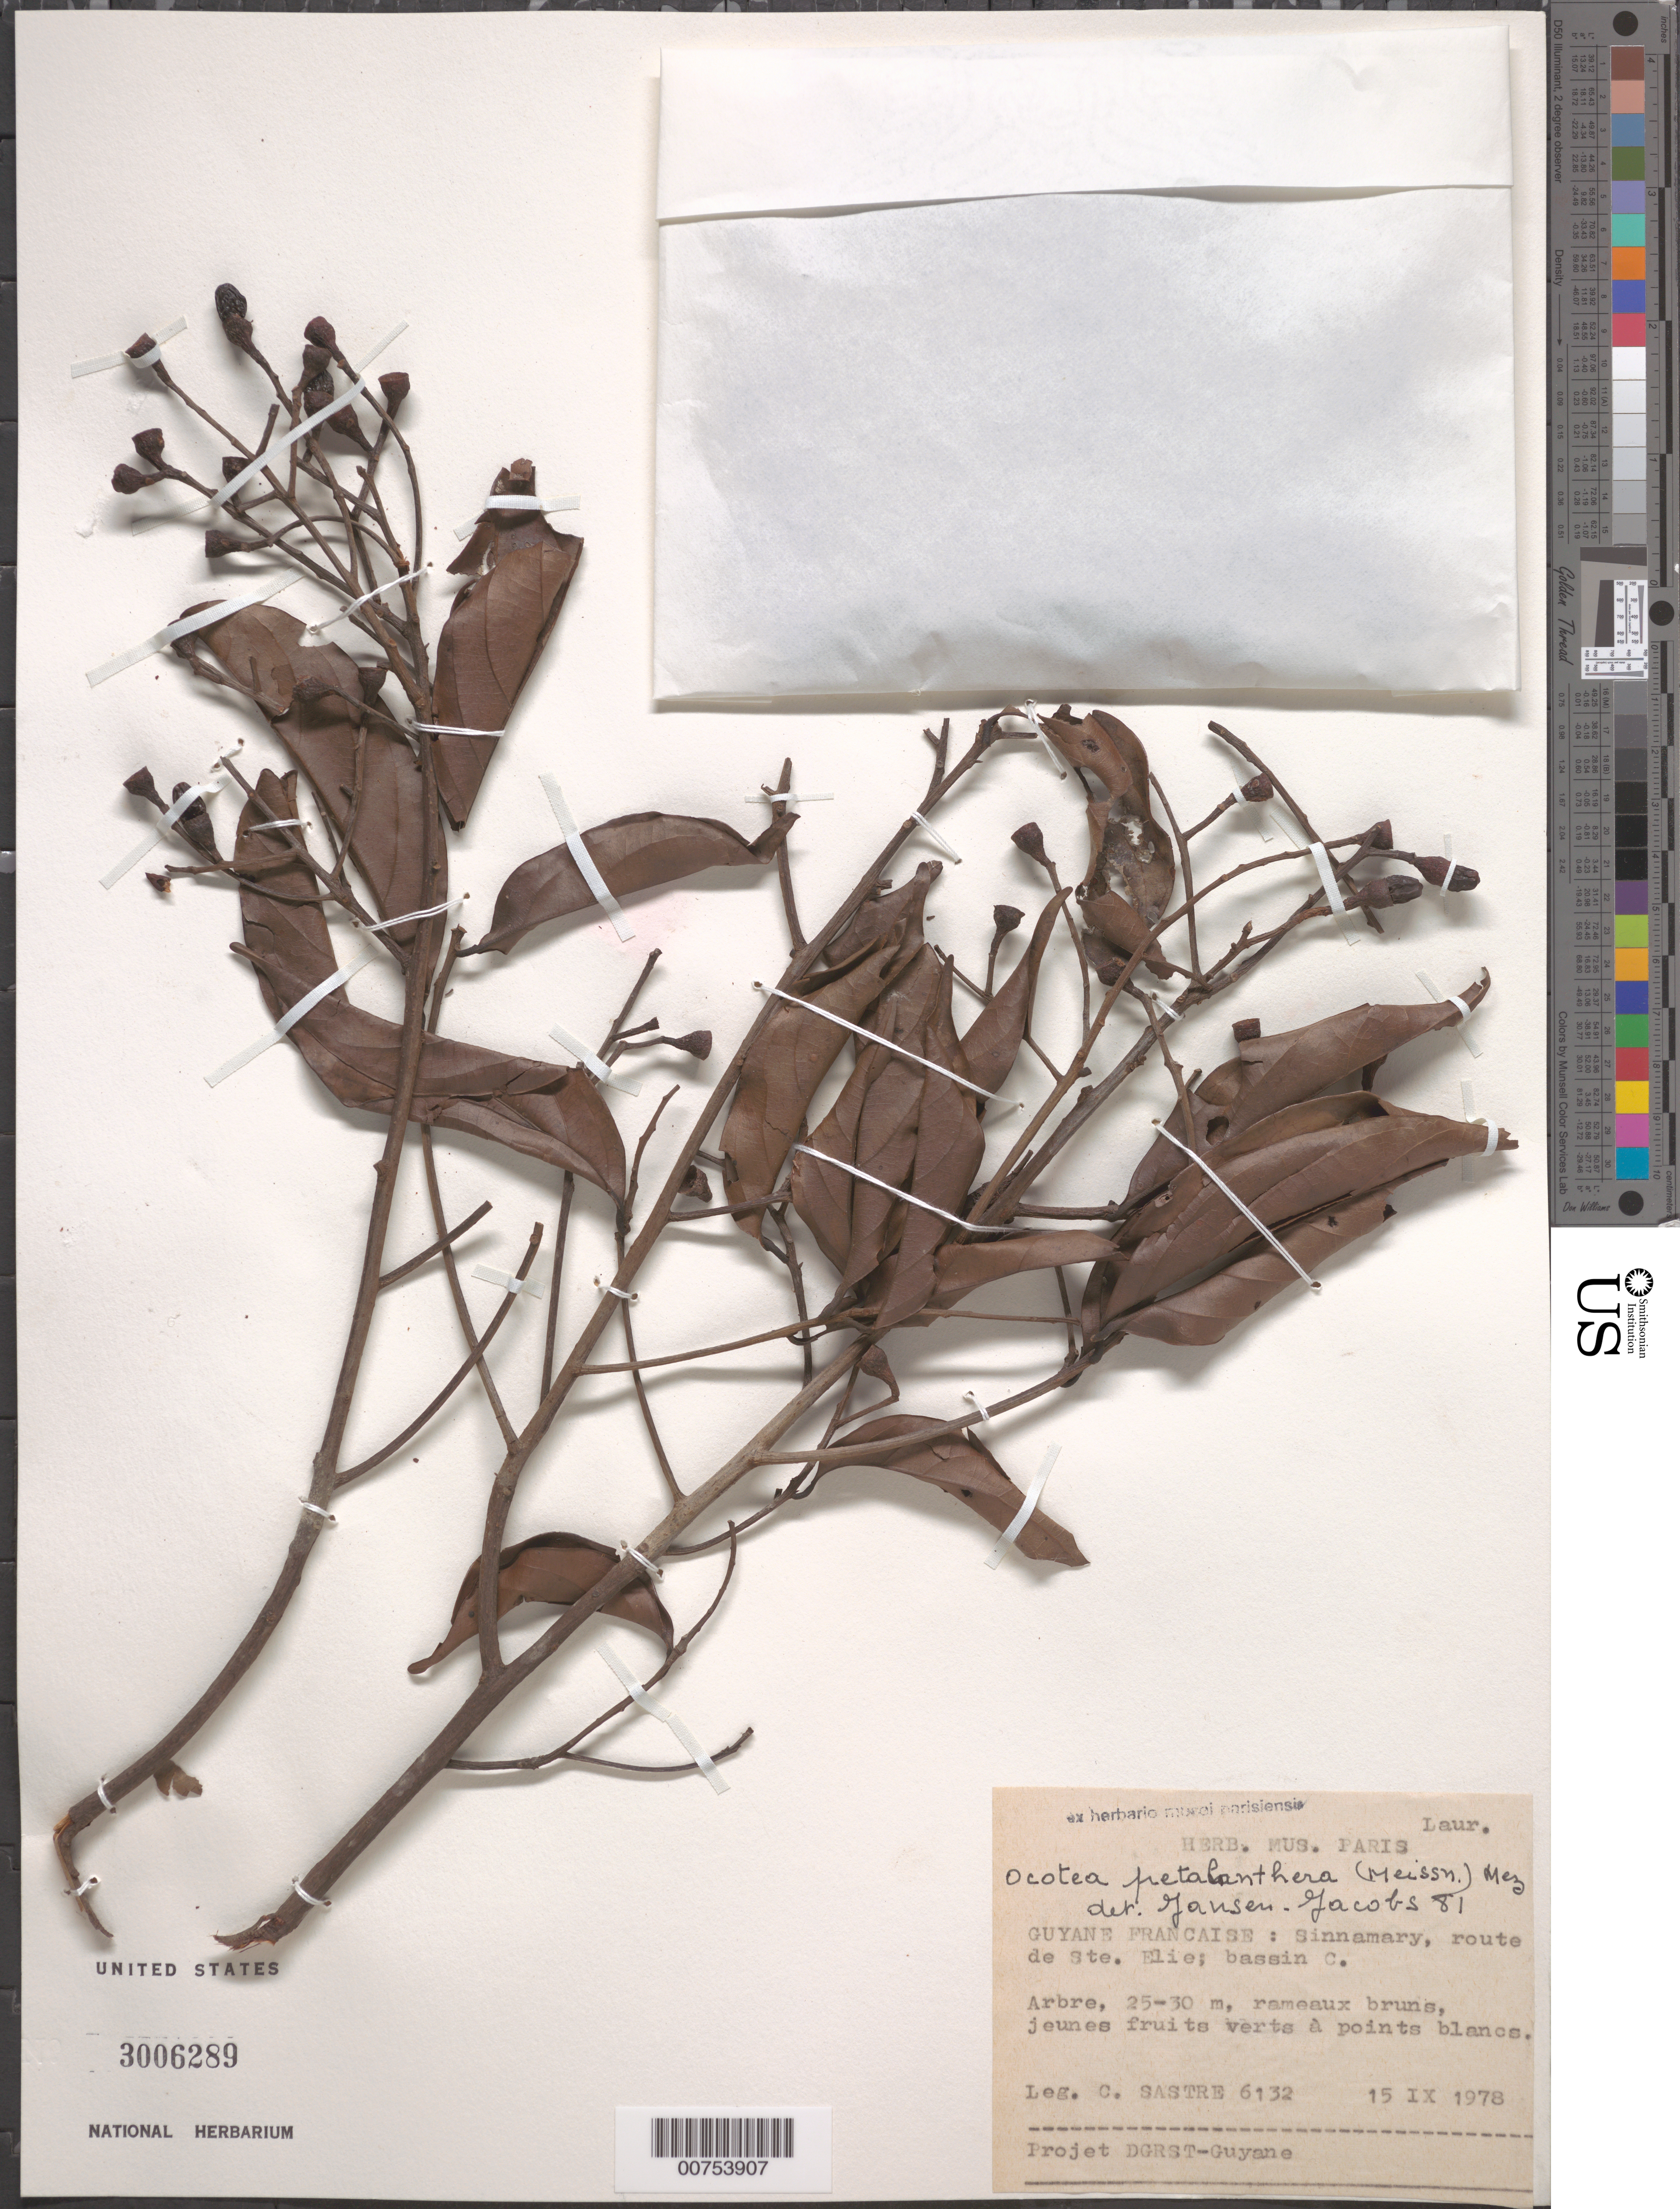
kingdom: Plantae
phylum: Tracheophyta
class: Magnoliopsida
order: Laurales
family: Lauraceae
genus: Ocotea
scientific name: Ocotea petalanthera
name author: (Meisn.) Mez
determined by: Jansen-Jacobs, M. J., (U), Nationaal Herbarium Nederland, Utrecht University branch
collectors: C. H. L. Sastre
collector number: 6132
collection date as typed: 15-Sep-78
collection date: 1978-09-15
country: French Guiana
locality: Sinnamary, Piste de Saint-Élie, Bassin C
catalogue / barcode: US 3006289